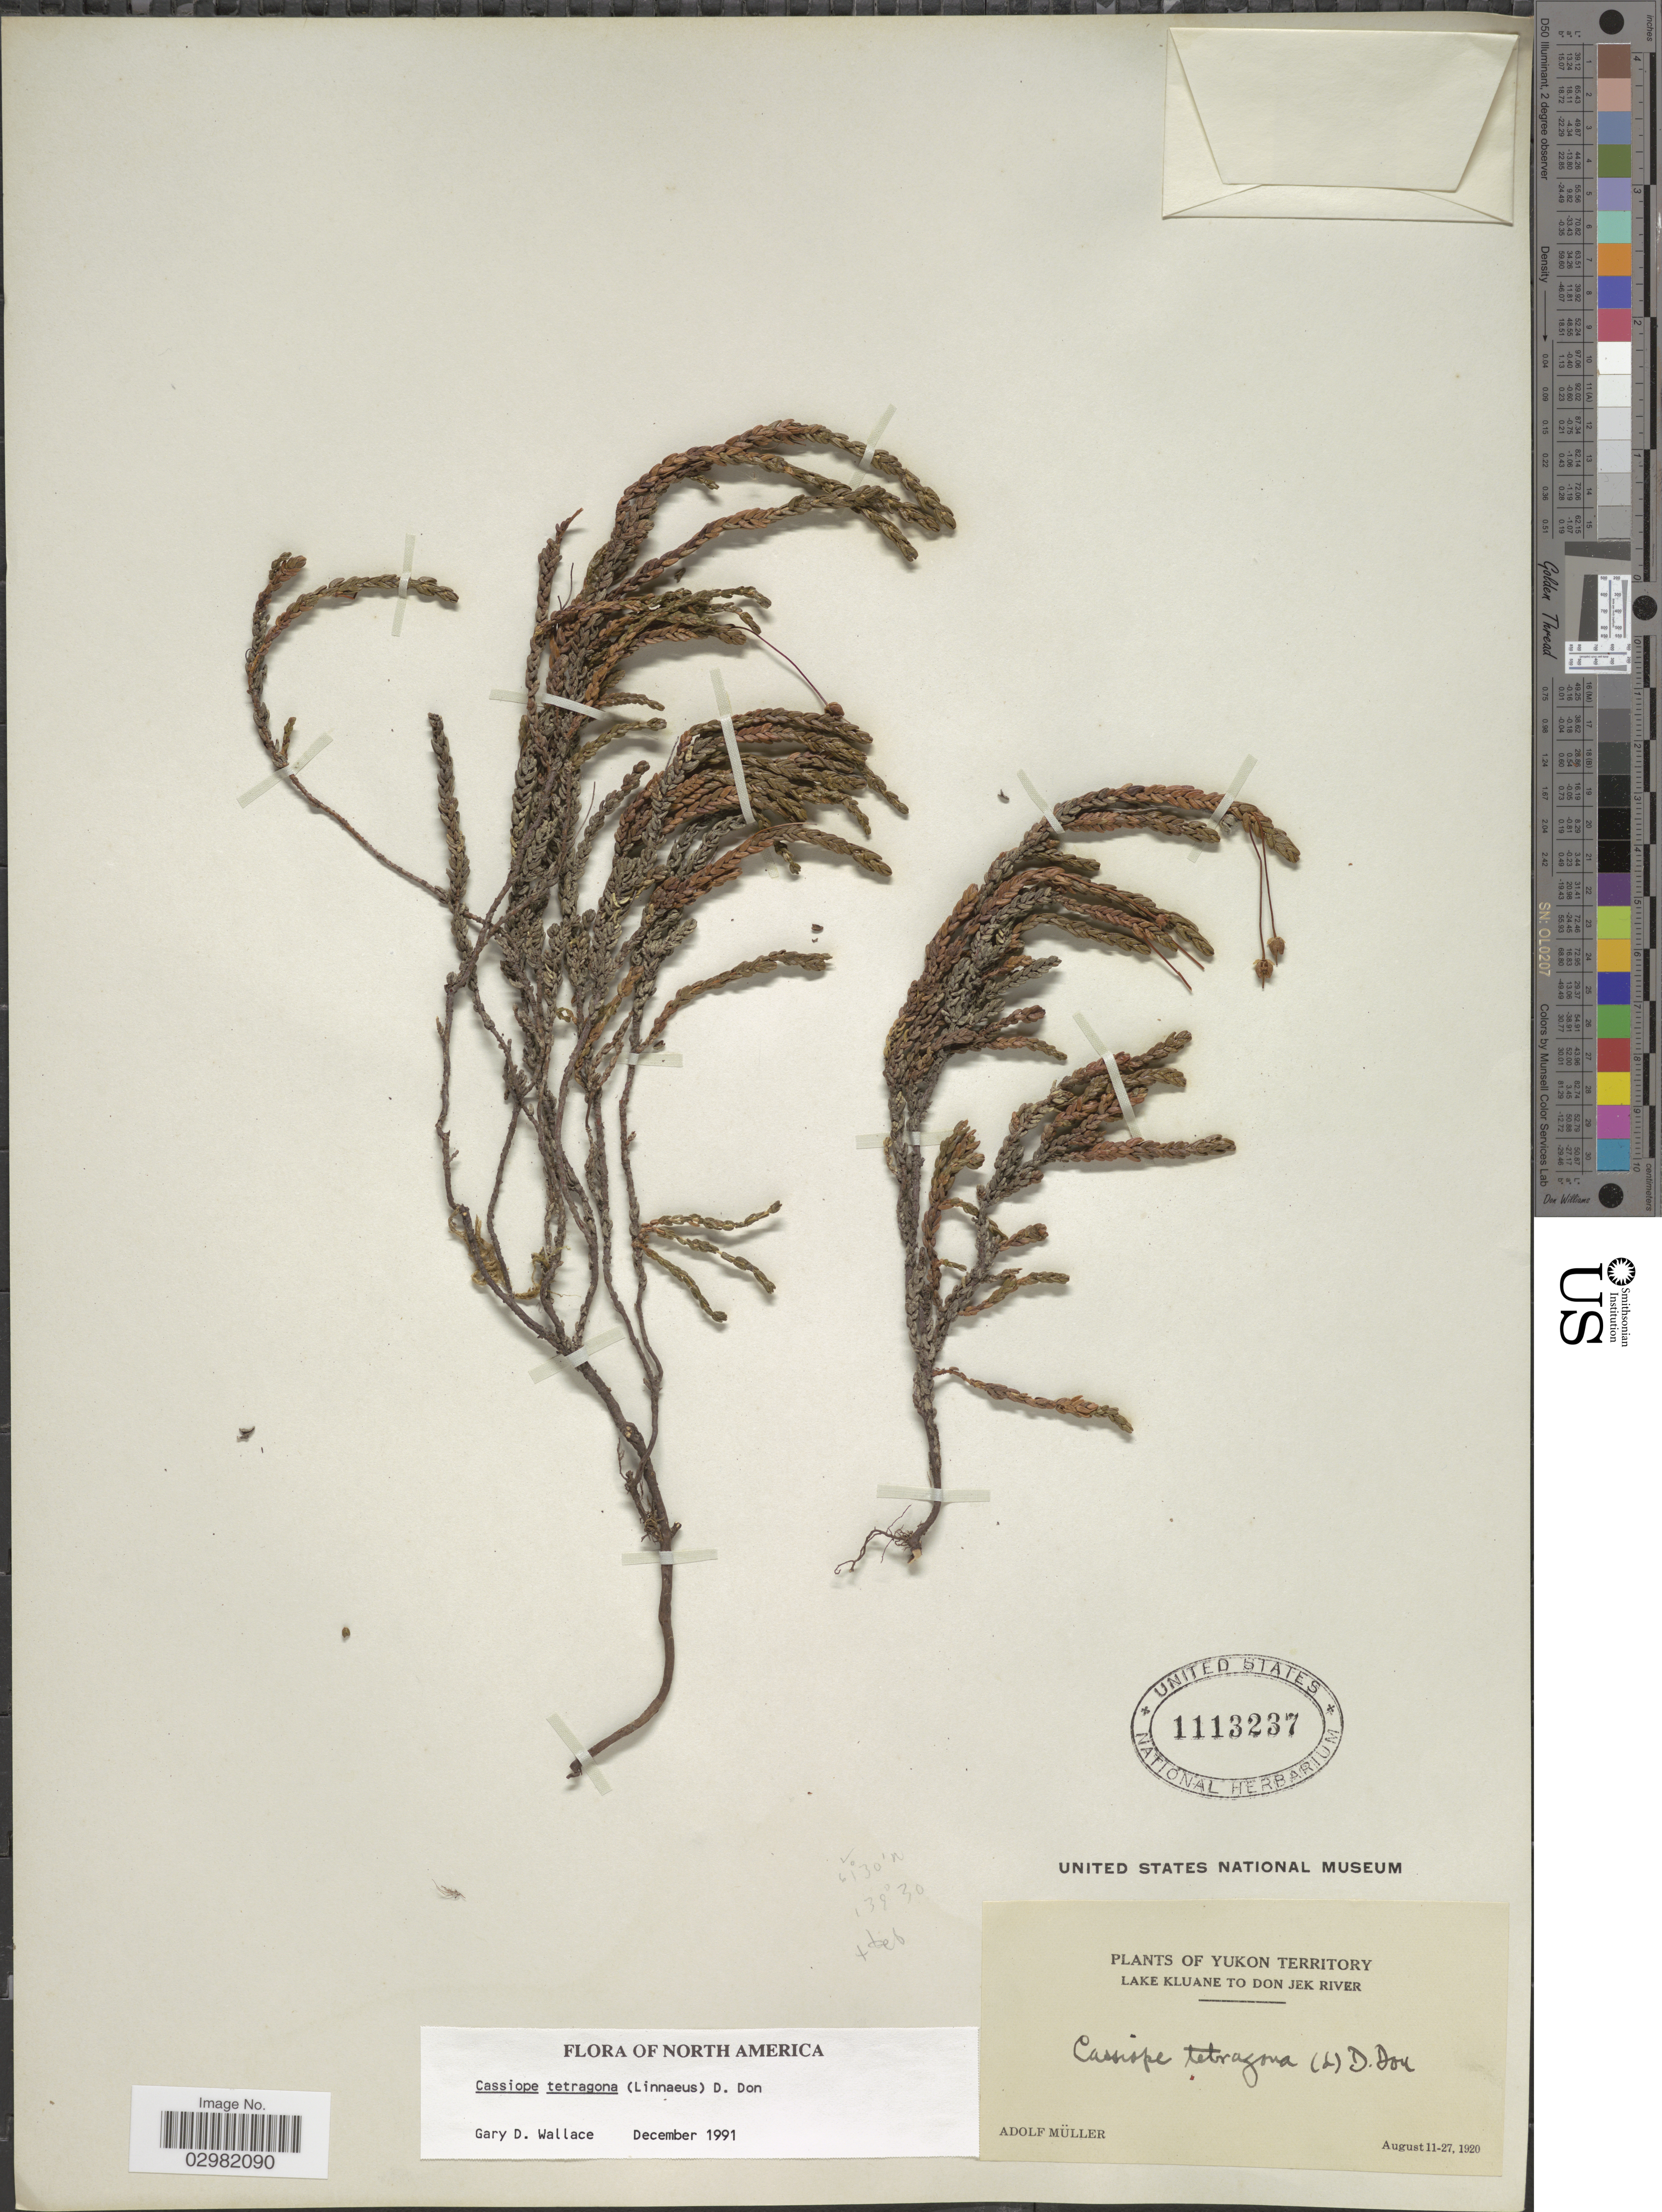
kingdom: Plantae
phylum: Tracheophyta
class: Magnoliopsida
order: Ericales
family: Ericaceae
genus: Cassiope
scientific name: Cassiope tetragona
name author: (L.) D. Don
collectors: A. Muller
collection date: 1920-08-11/1920-08-27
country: Canada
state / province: Yukon Territory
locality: Lake Kluane to Don Jek River.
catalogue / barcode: US 1113237